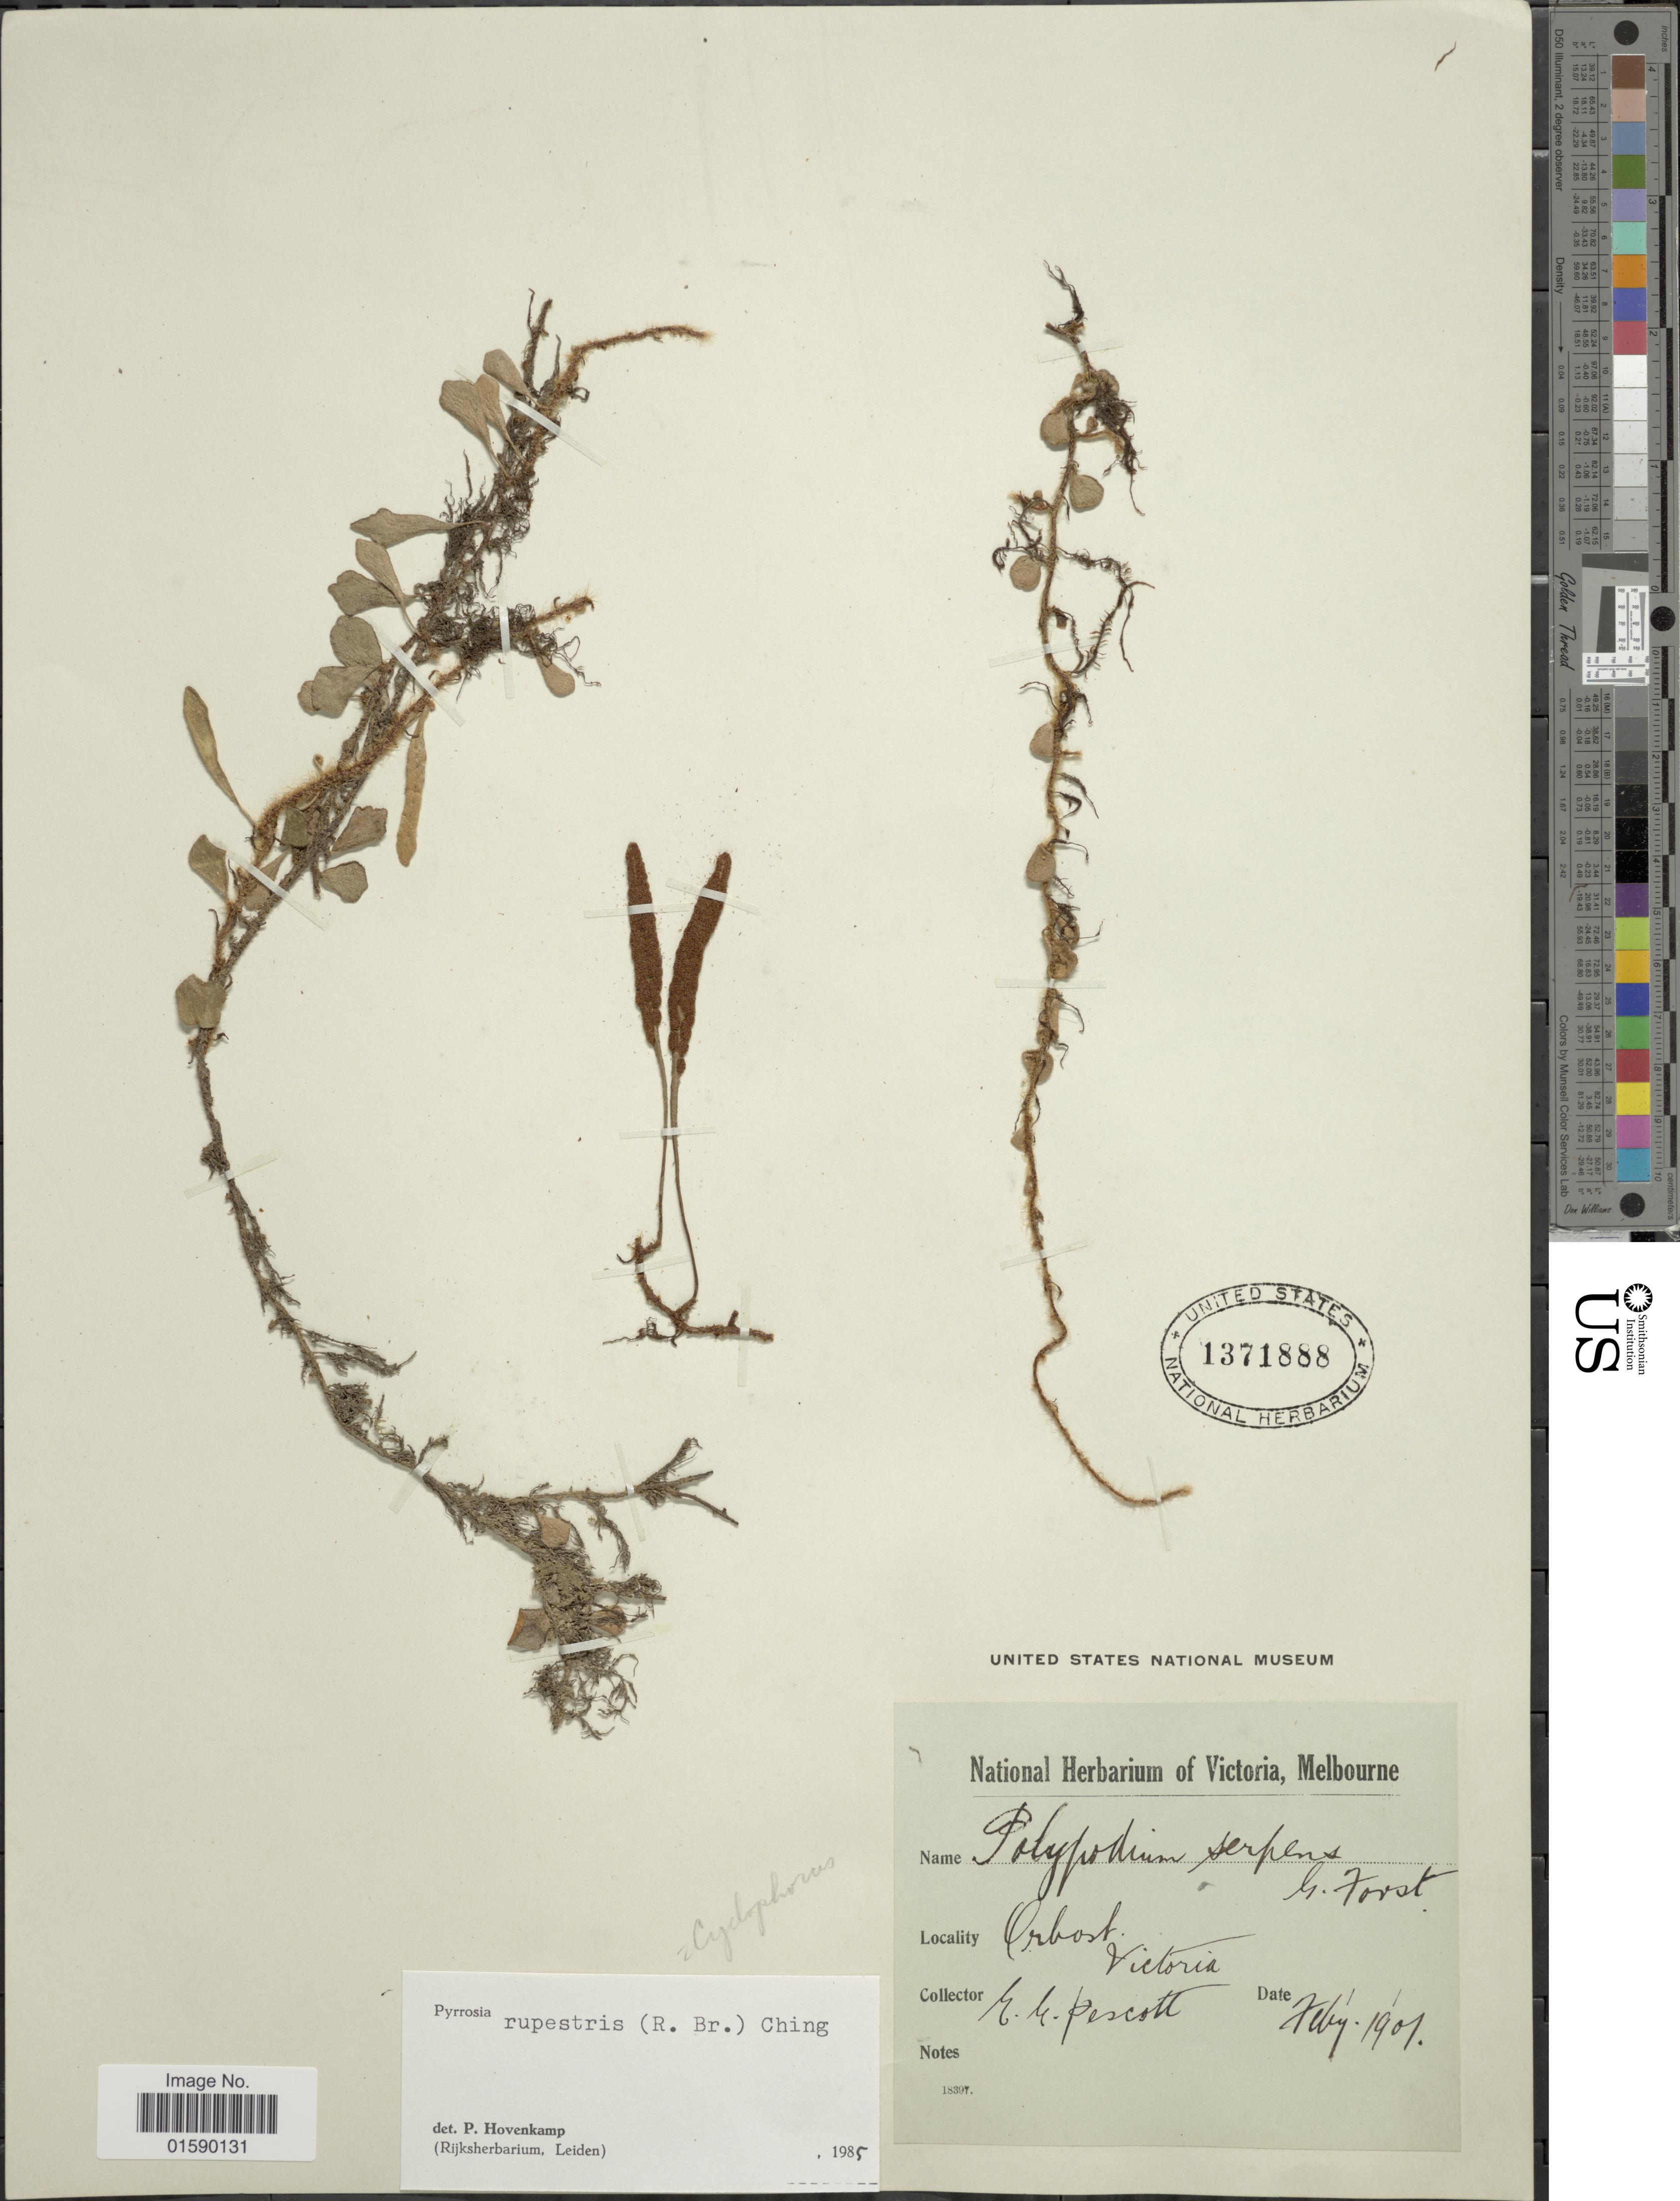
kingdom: Plantae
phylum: Tracheophyta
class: Polypodiopsida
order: Polypodiales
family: Polypodiaceae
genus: Pyrrosia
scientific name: Pyrrosia rupestris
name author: (R. Br.) Ching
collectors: E. Pescott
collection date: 1901-02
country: Australia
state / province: Victoria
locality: Orbost, Victoria.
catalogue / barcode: US 1371888